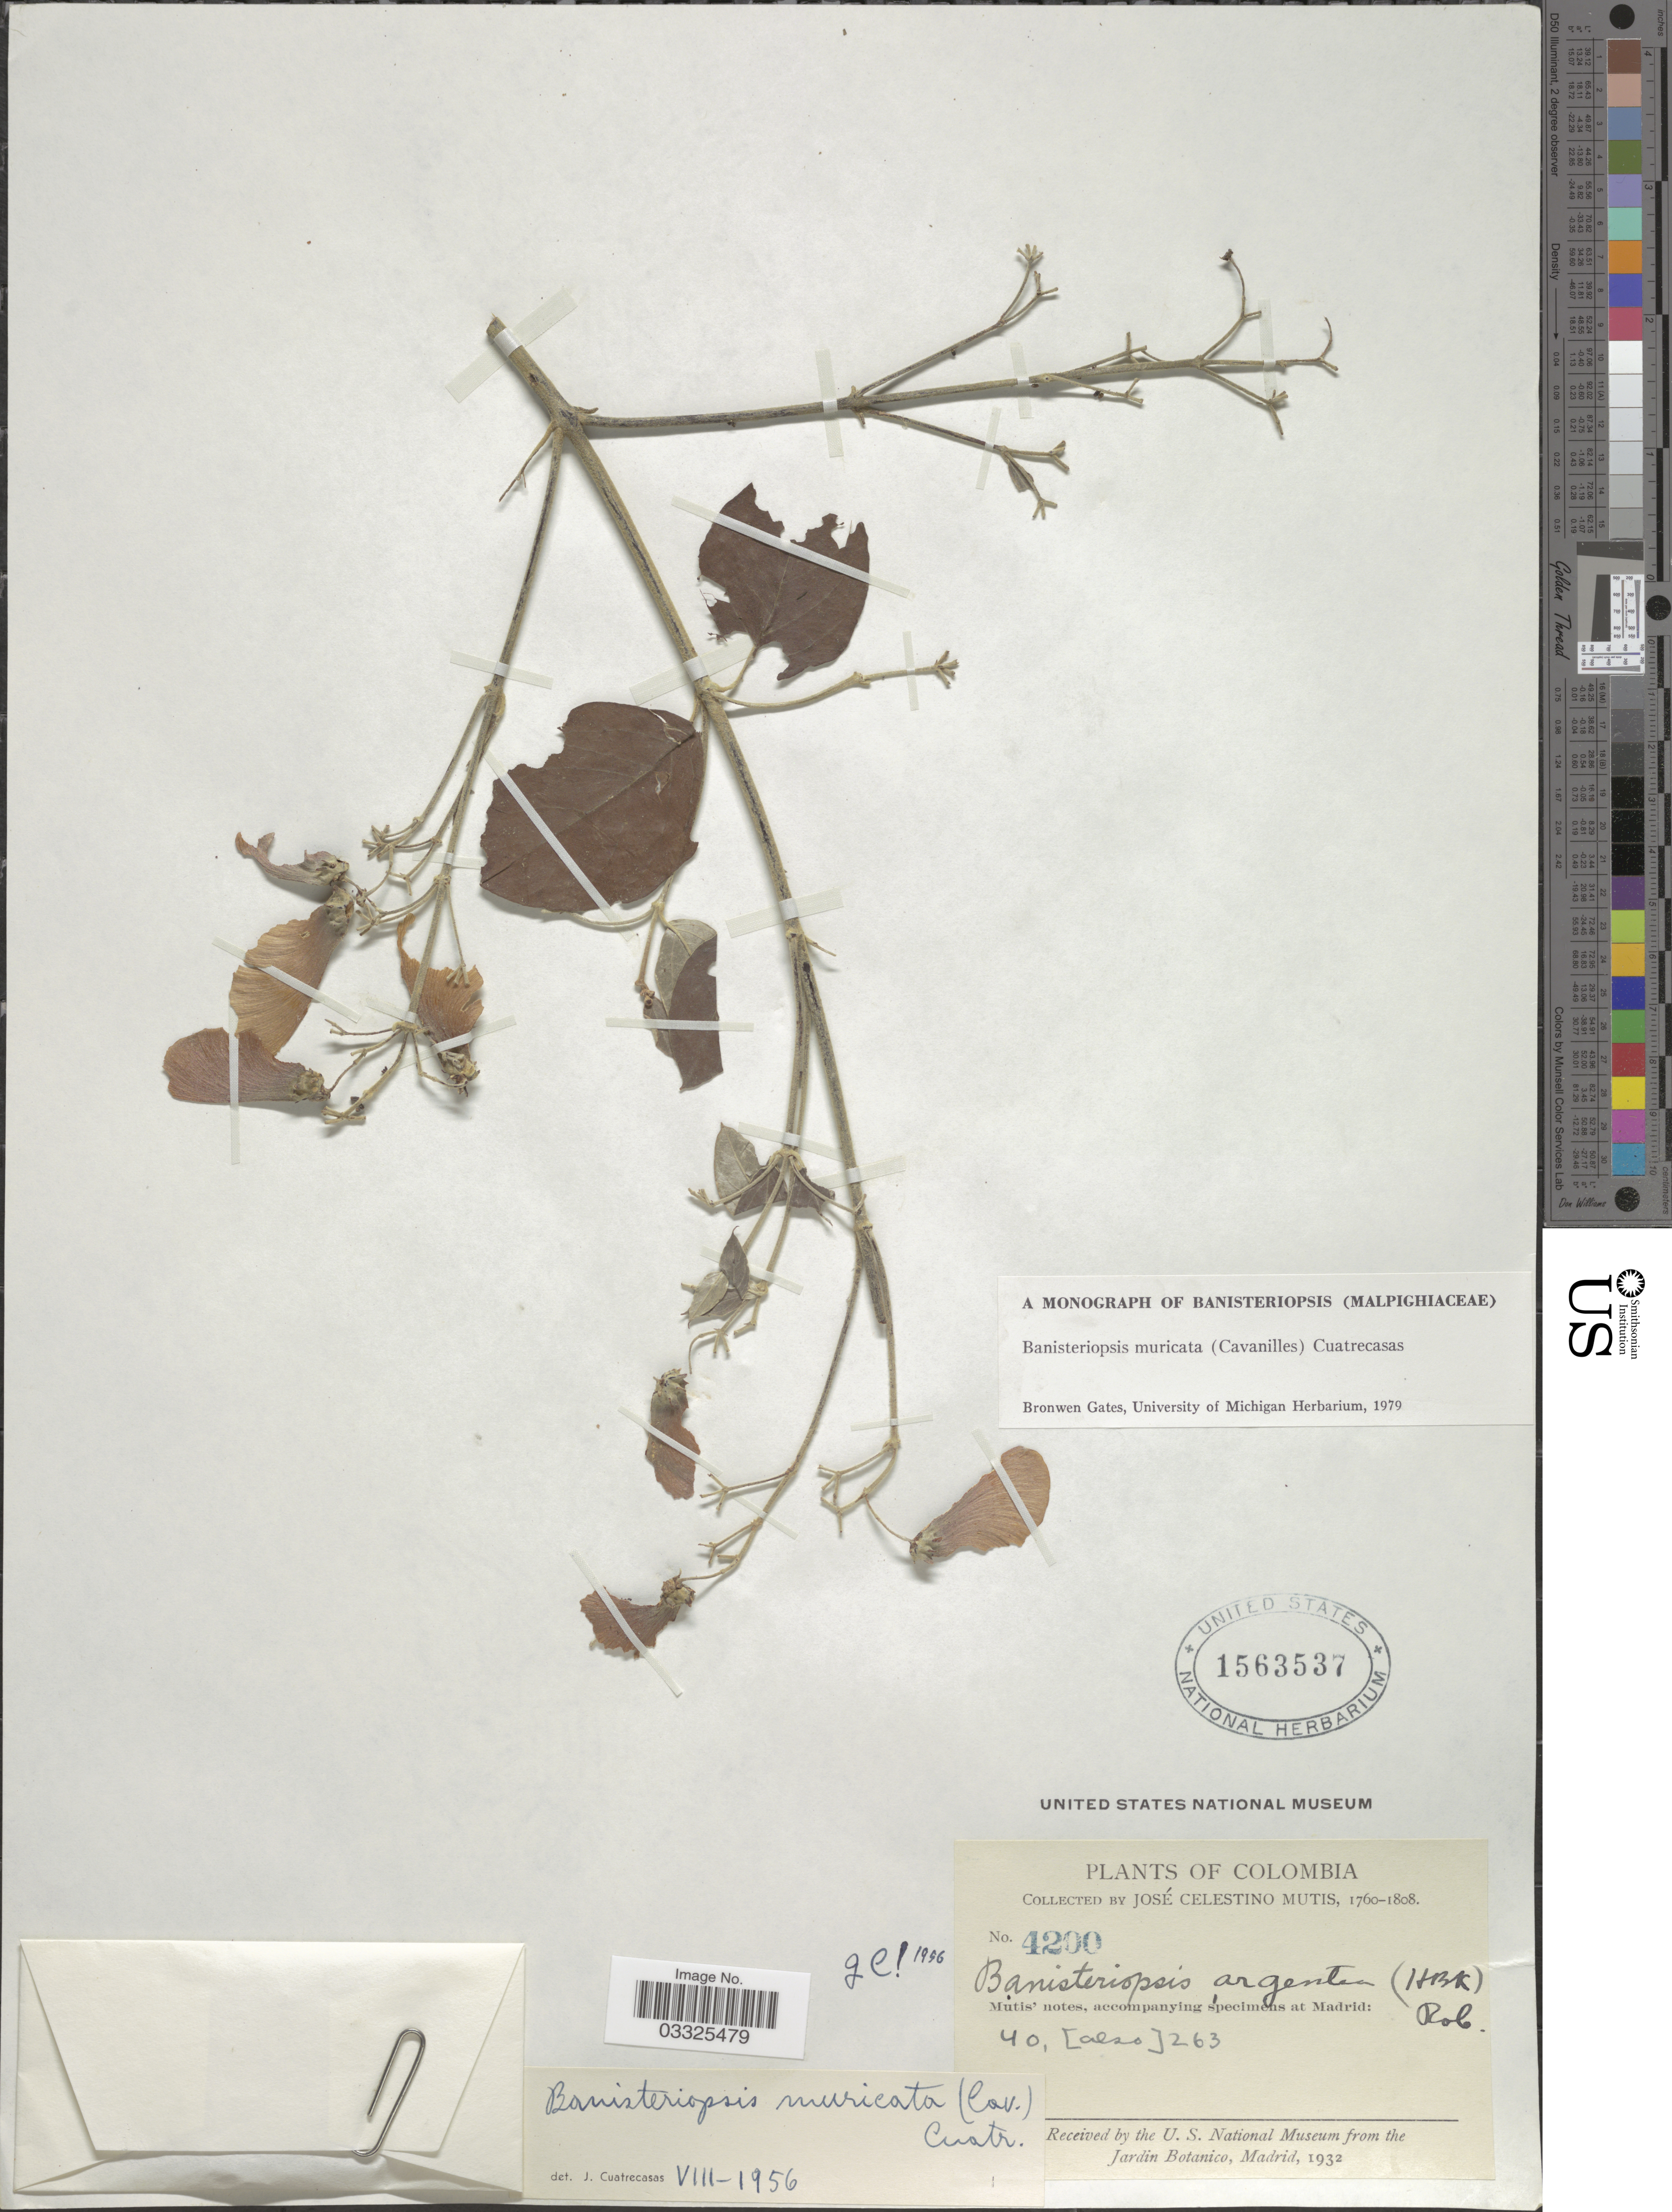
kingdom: Plantae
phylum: Tracheophyta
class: Magnoliopsida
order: Malpighiales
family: Malpighiaceae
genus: Banisteriopsis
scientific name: Banisteriopsis muricata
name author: (Cav.) Cuatrec.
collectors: J. C. B. Mutis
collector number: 4200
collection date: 1760/1808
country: Colombia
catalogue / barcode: US 1563537